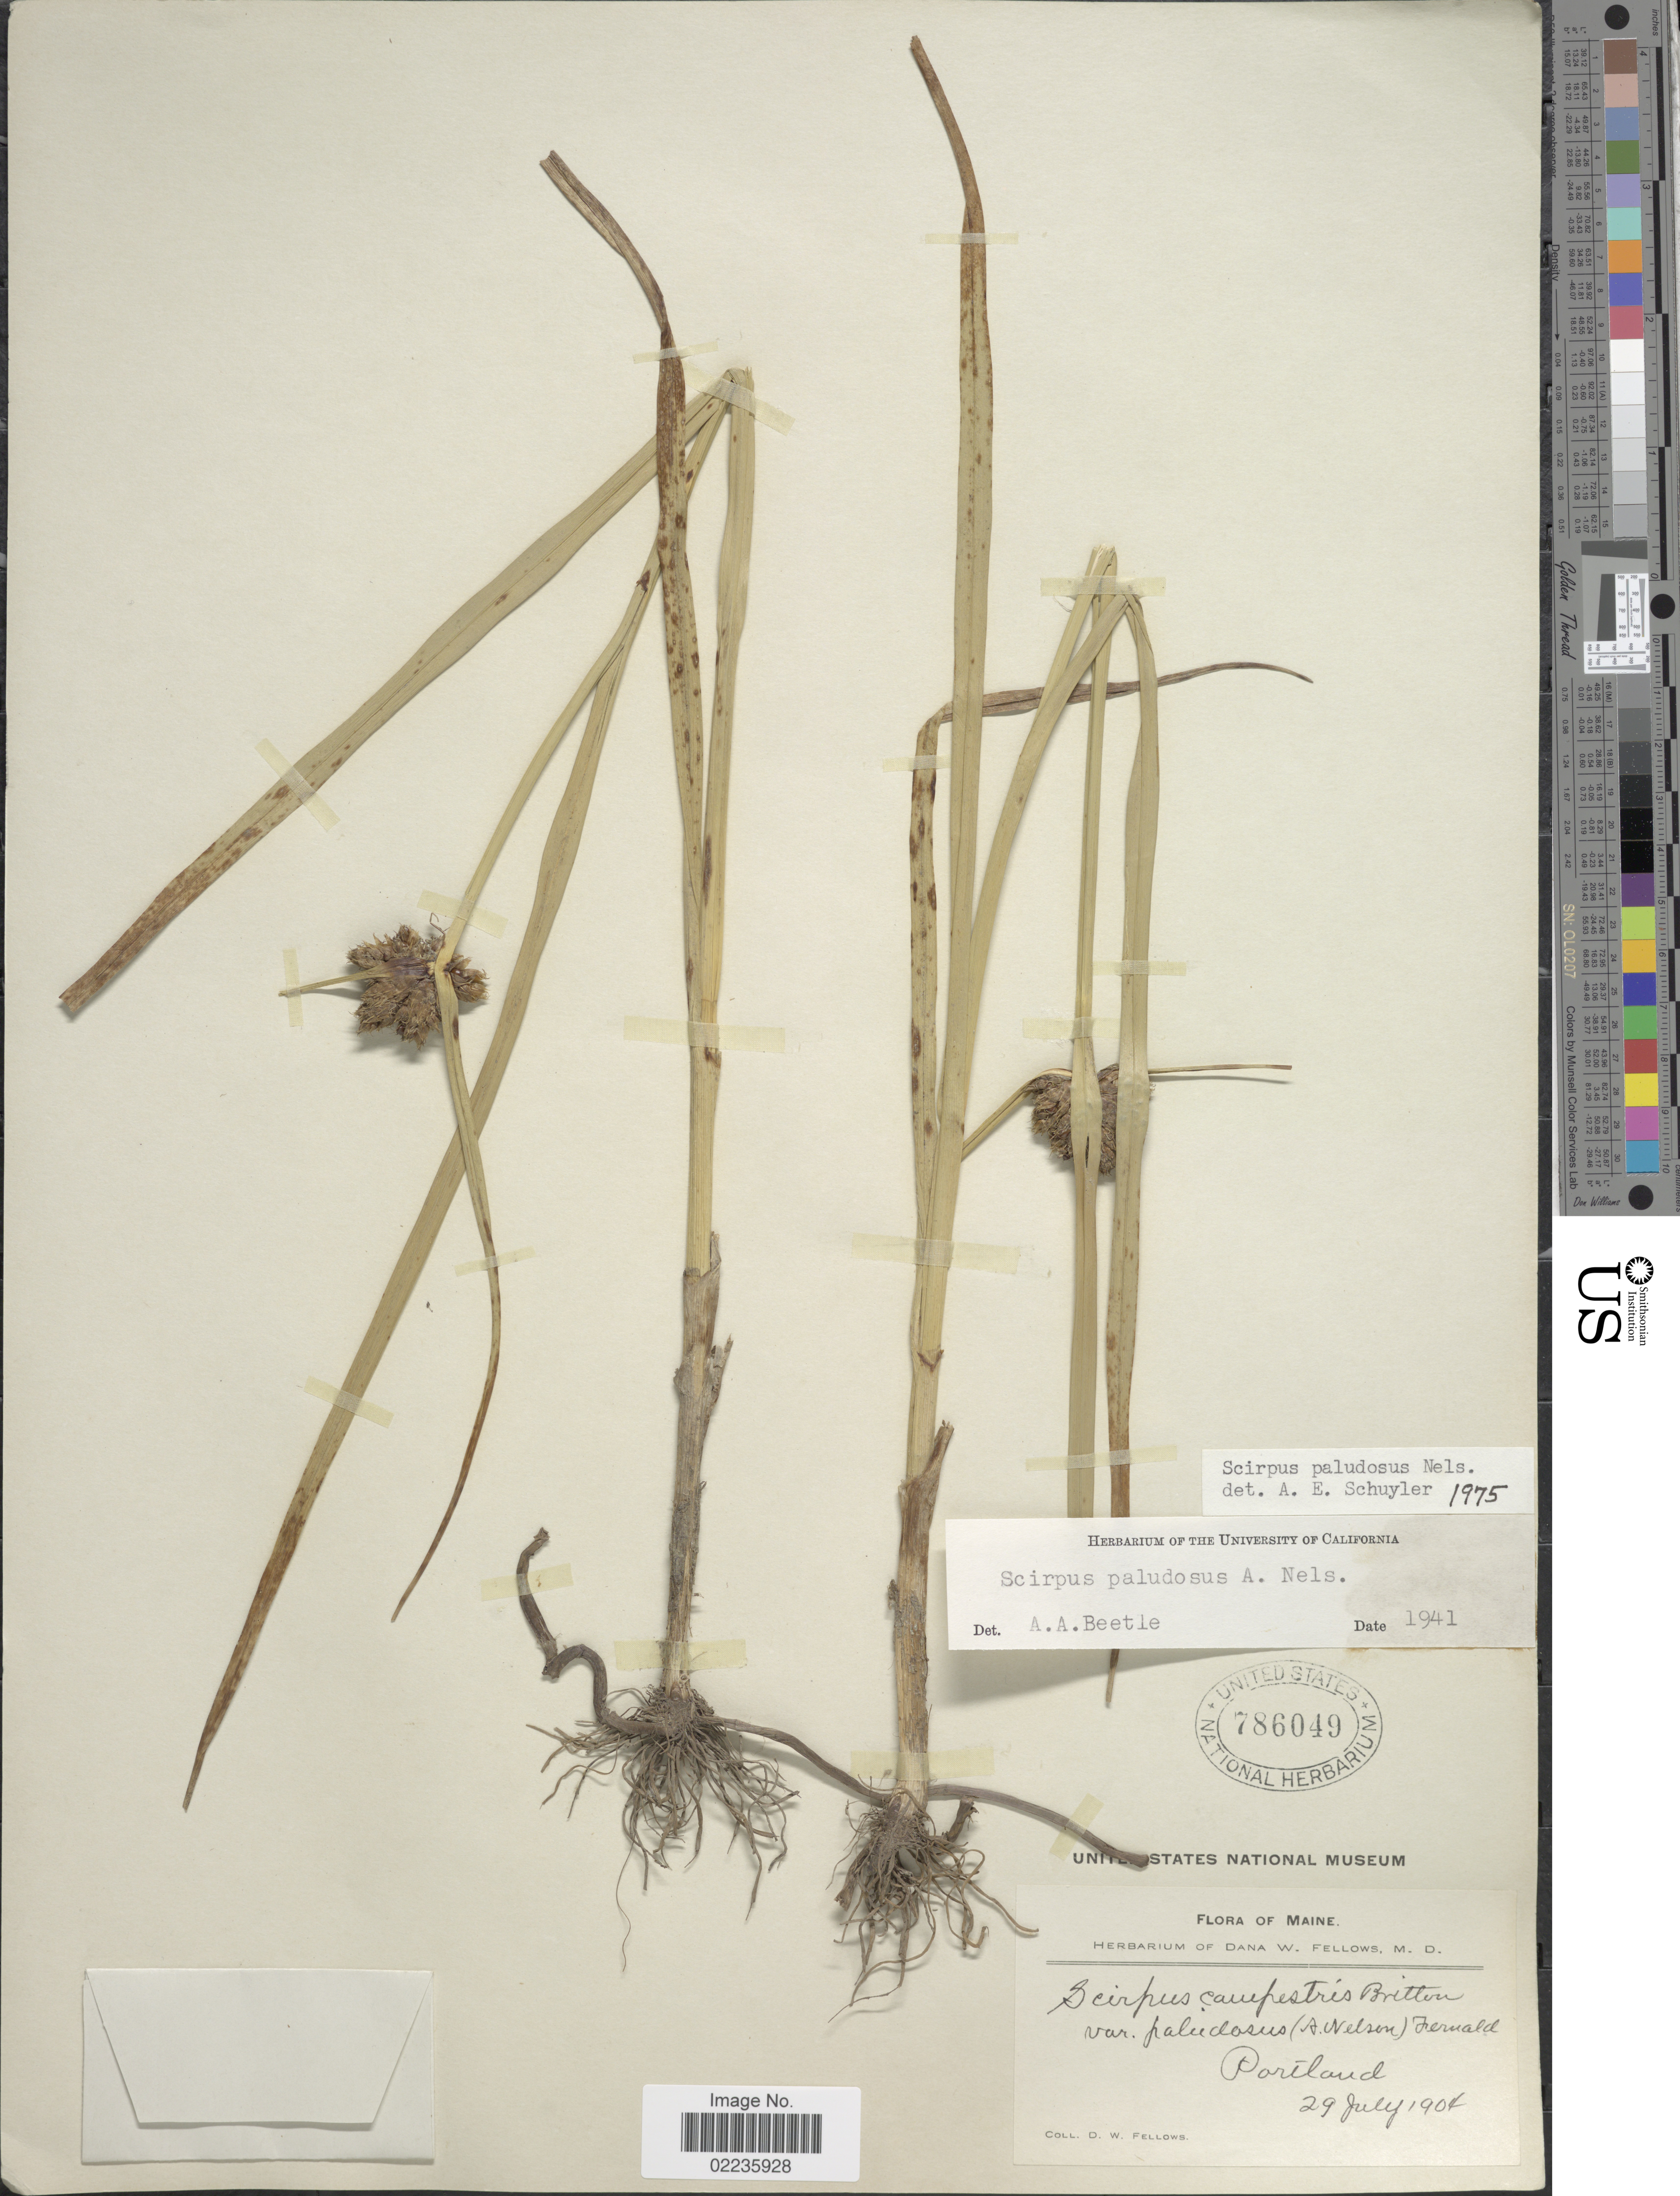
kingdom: Plantae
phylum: Tracheophyta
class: Liliopsida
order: Poales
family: Cyperaceae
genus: Bolboschoenus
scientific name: Bolboschoenus maritimus subsp. paludosus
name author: (A. Nelson) T. Koyama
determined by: Strong, M. T., (US), Smithsonian Institution - National Museum of Natural History (UNITED STATES)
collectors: D. W. Fellows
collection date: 1904-07-29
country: United States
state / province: Maine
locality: Portland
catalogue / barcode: US 786049